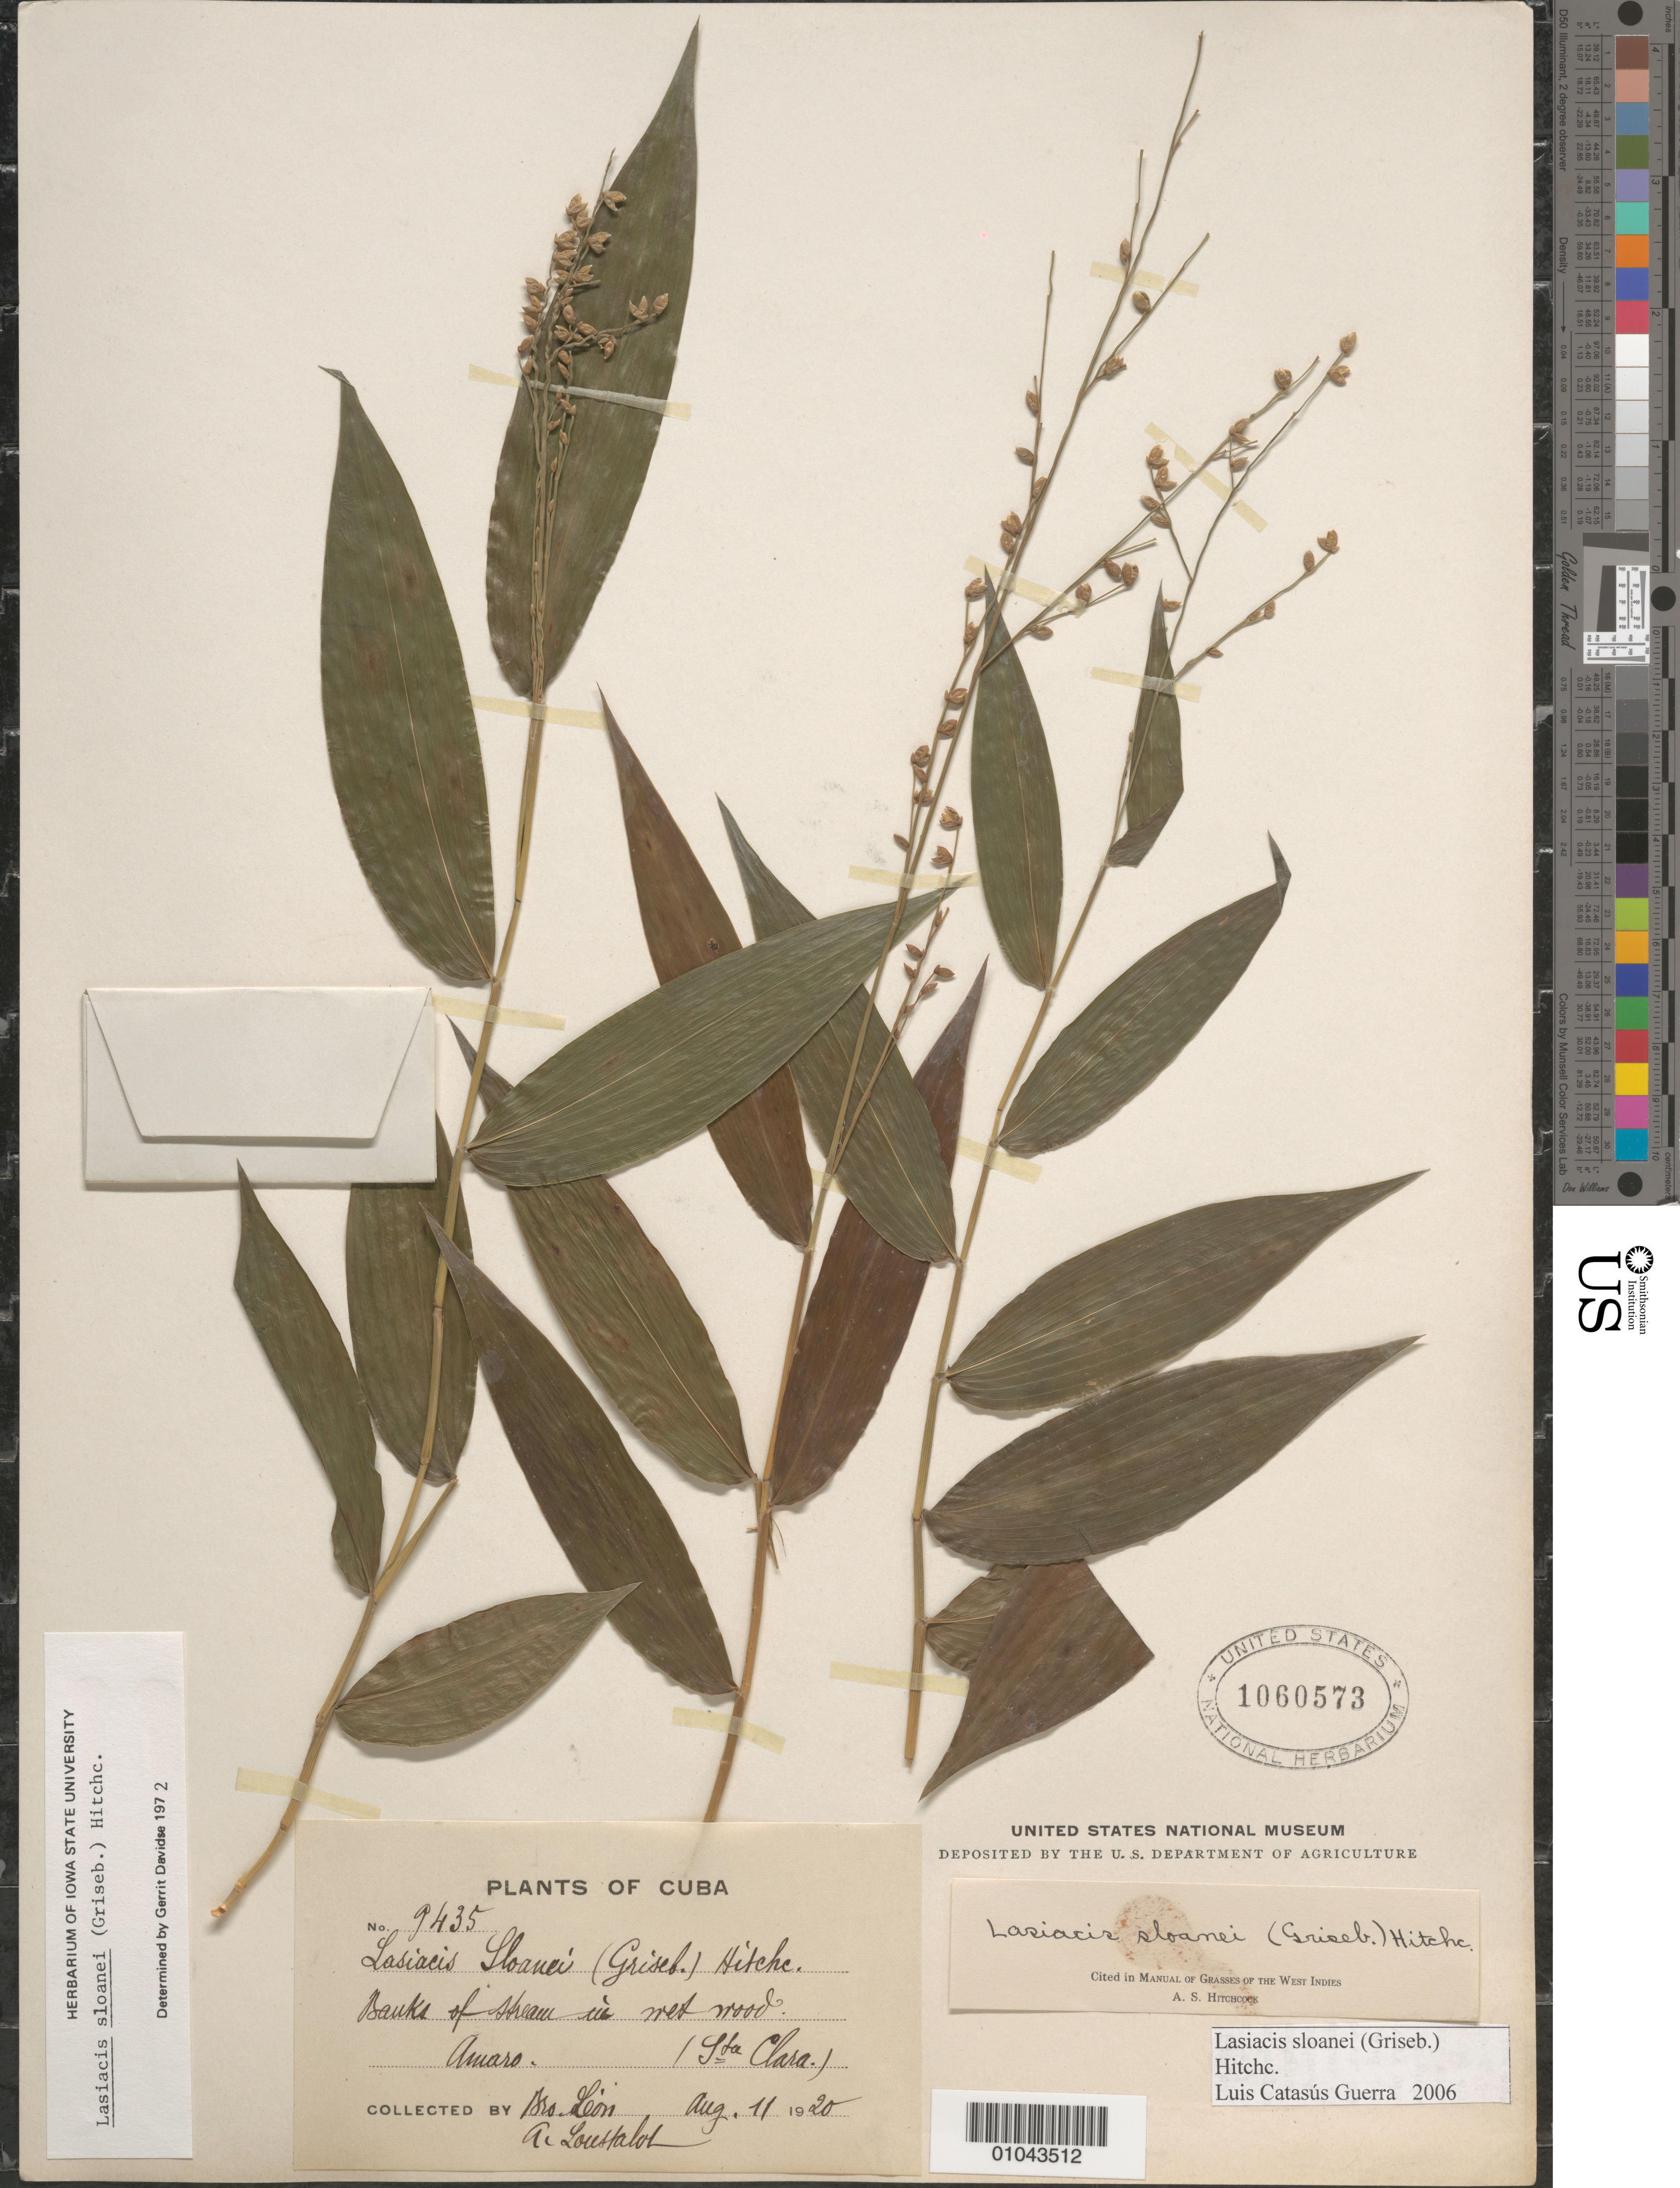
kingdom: Plantae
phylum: Tracheophyta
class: Liliopsida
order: Poales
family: Poaceae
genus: Lasiacis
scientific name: Lasiacis sloanei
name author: (Griseb.) Hitchc.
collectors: Bro. León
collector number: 9435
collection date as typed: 11 Aug 1920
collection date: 1920-08-11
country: Cuba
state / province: Villa Clara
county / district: Santa Clara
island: Cuba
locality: Banks of stream in wet Wood Amaro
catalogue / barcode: US 1060573